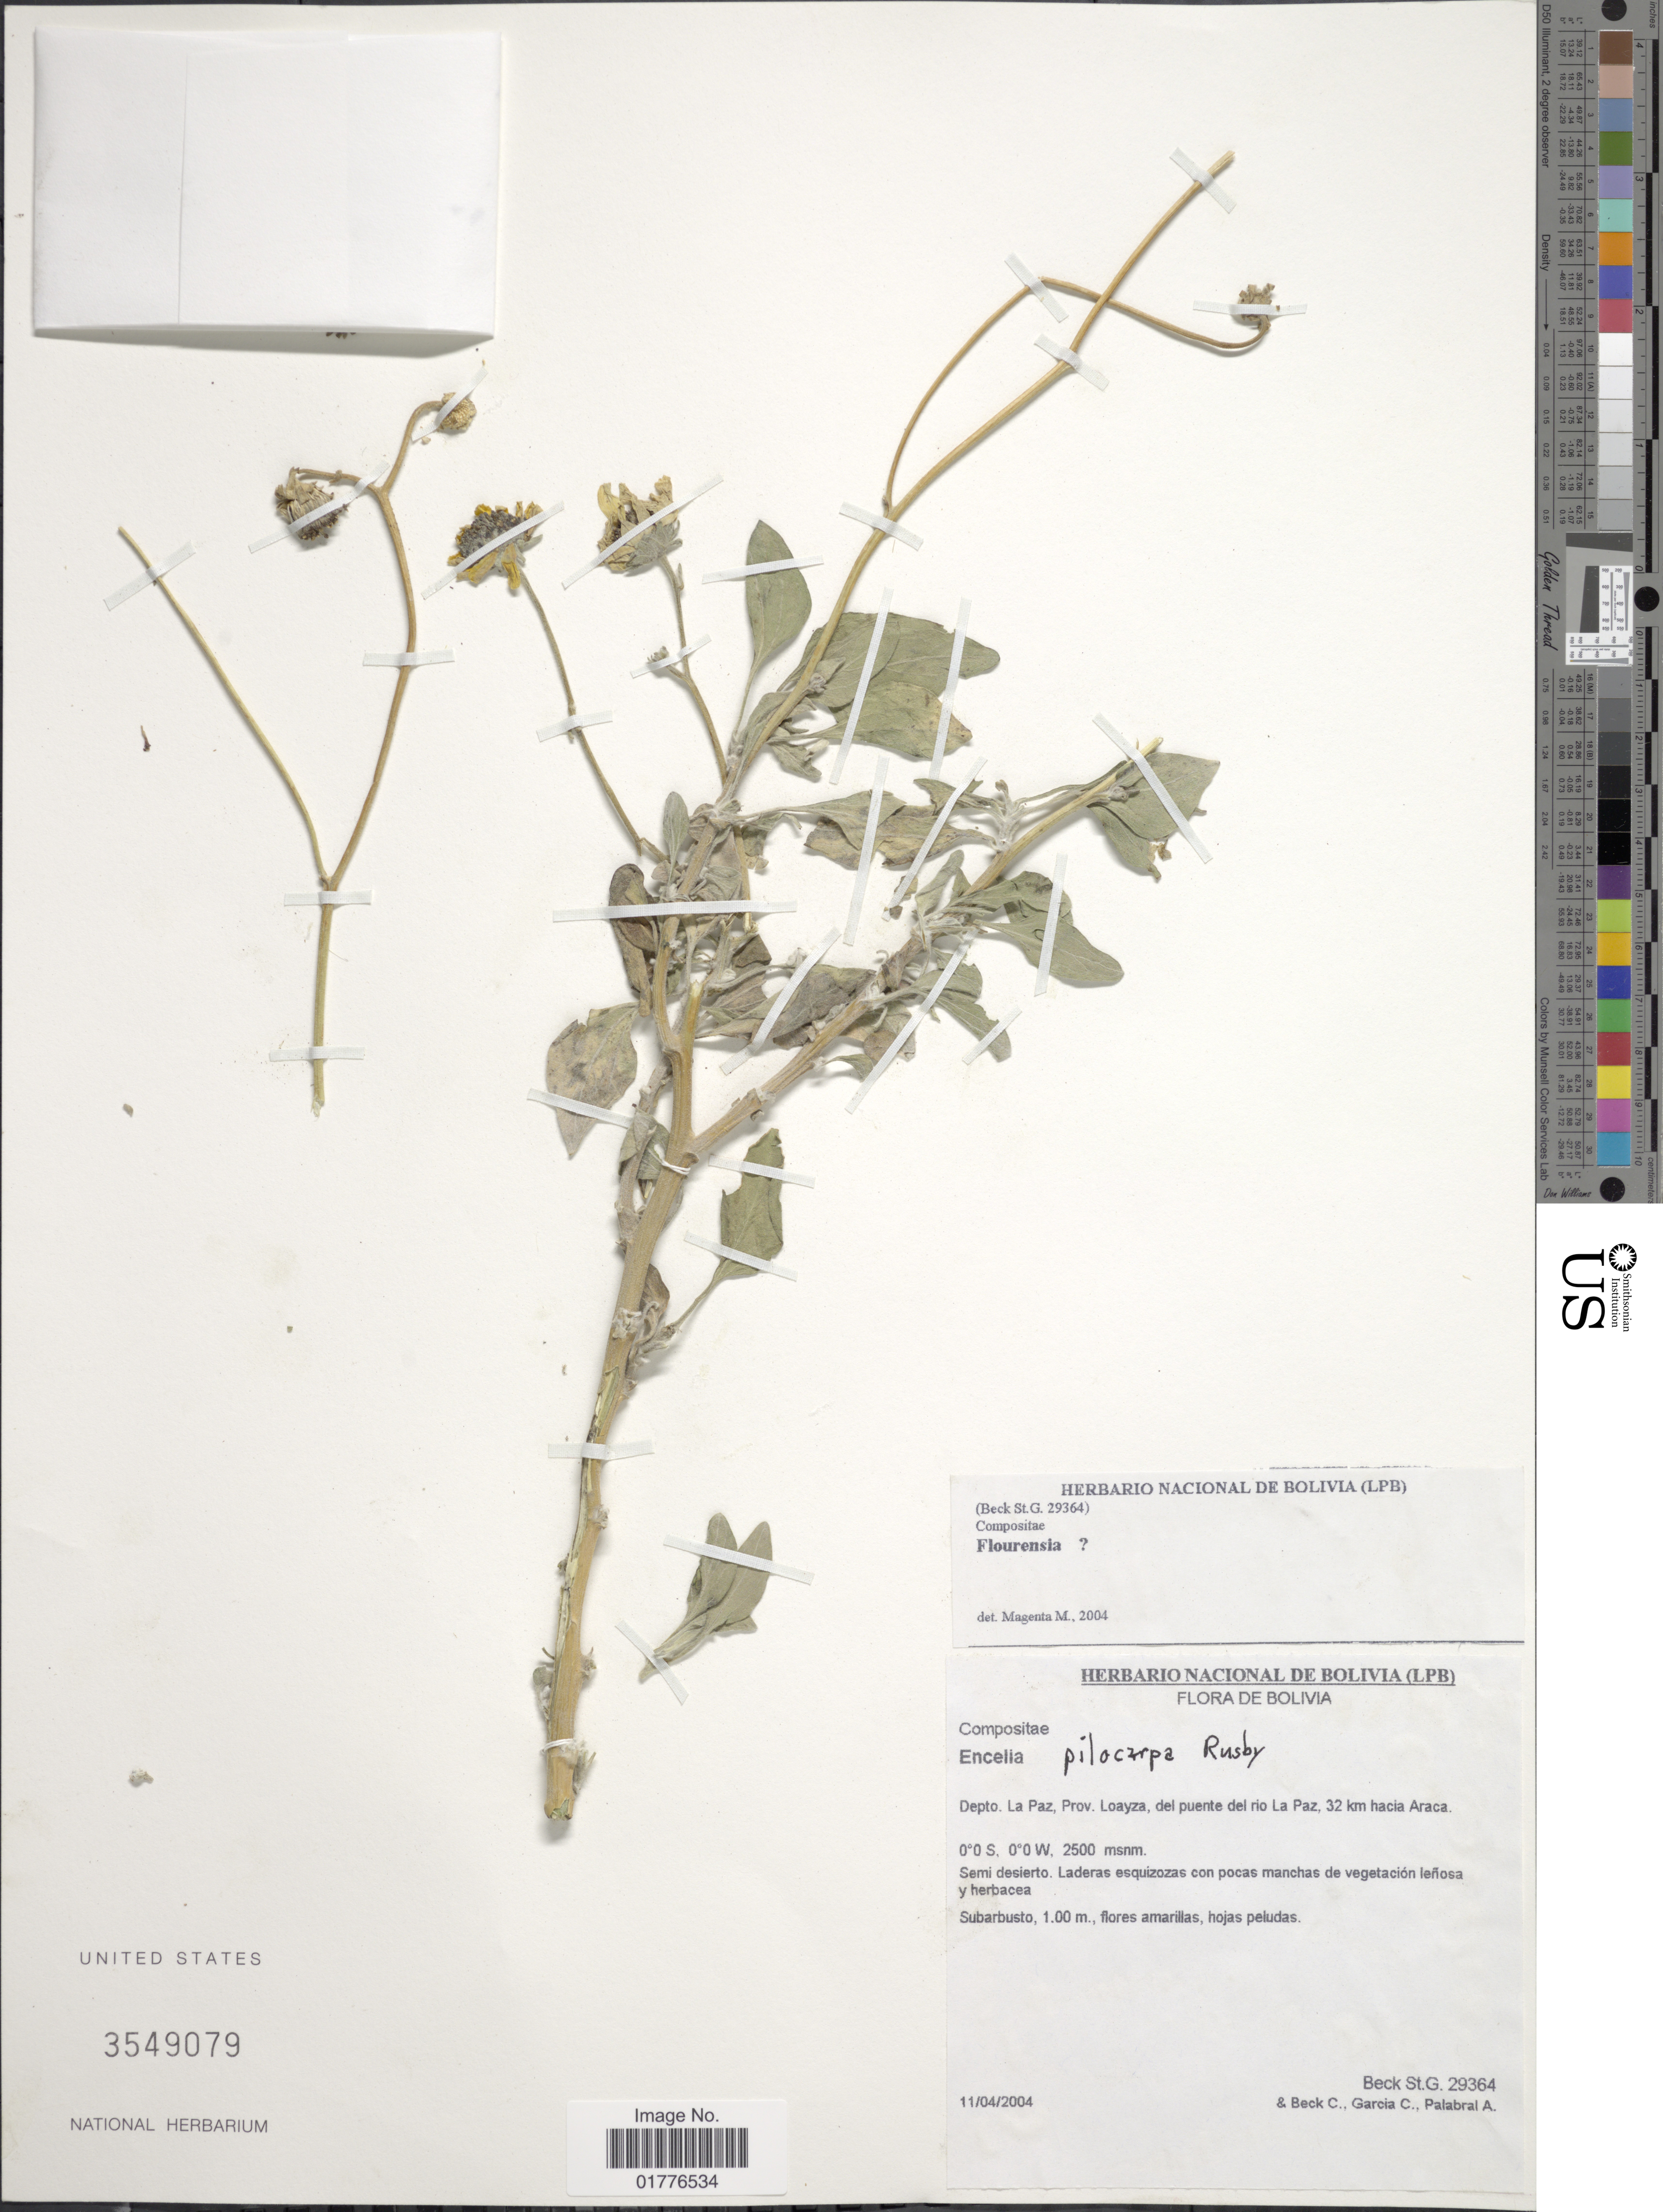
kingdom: Plantae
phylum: Tracheophyta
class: Magnoliopsida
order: Asterales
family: Asteraceae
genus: Encelia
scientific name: Encelia pilocarpa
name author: Rusby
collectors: S. G. Beck, C. K. Beck, C. Garcia & A. Palabral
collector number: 29364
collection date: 2004-04-11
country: Bolivia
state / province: La Paz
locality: Prov. Loayza, del puente del rio La Paz, 32 km hacia Araca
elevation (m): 2500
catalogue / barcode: US 3549079